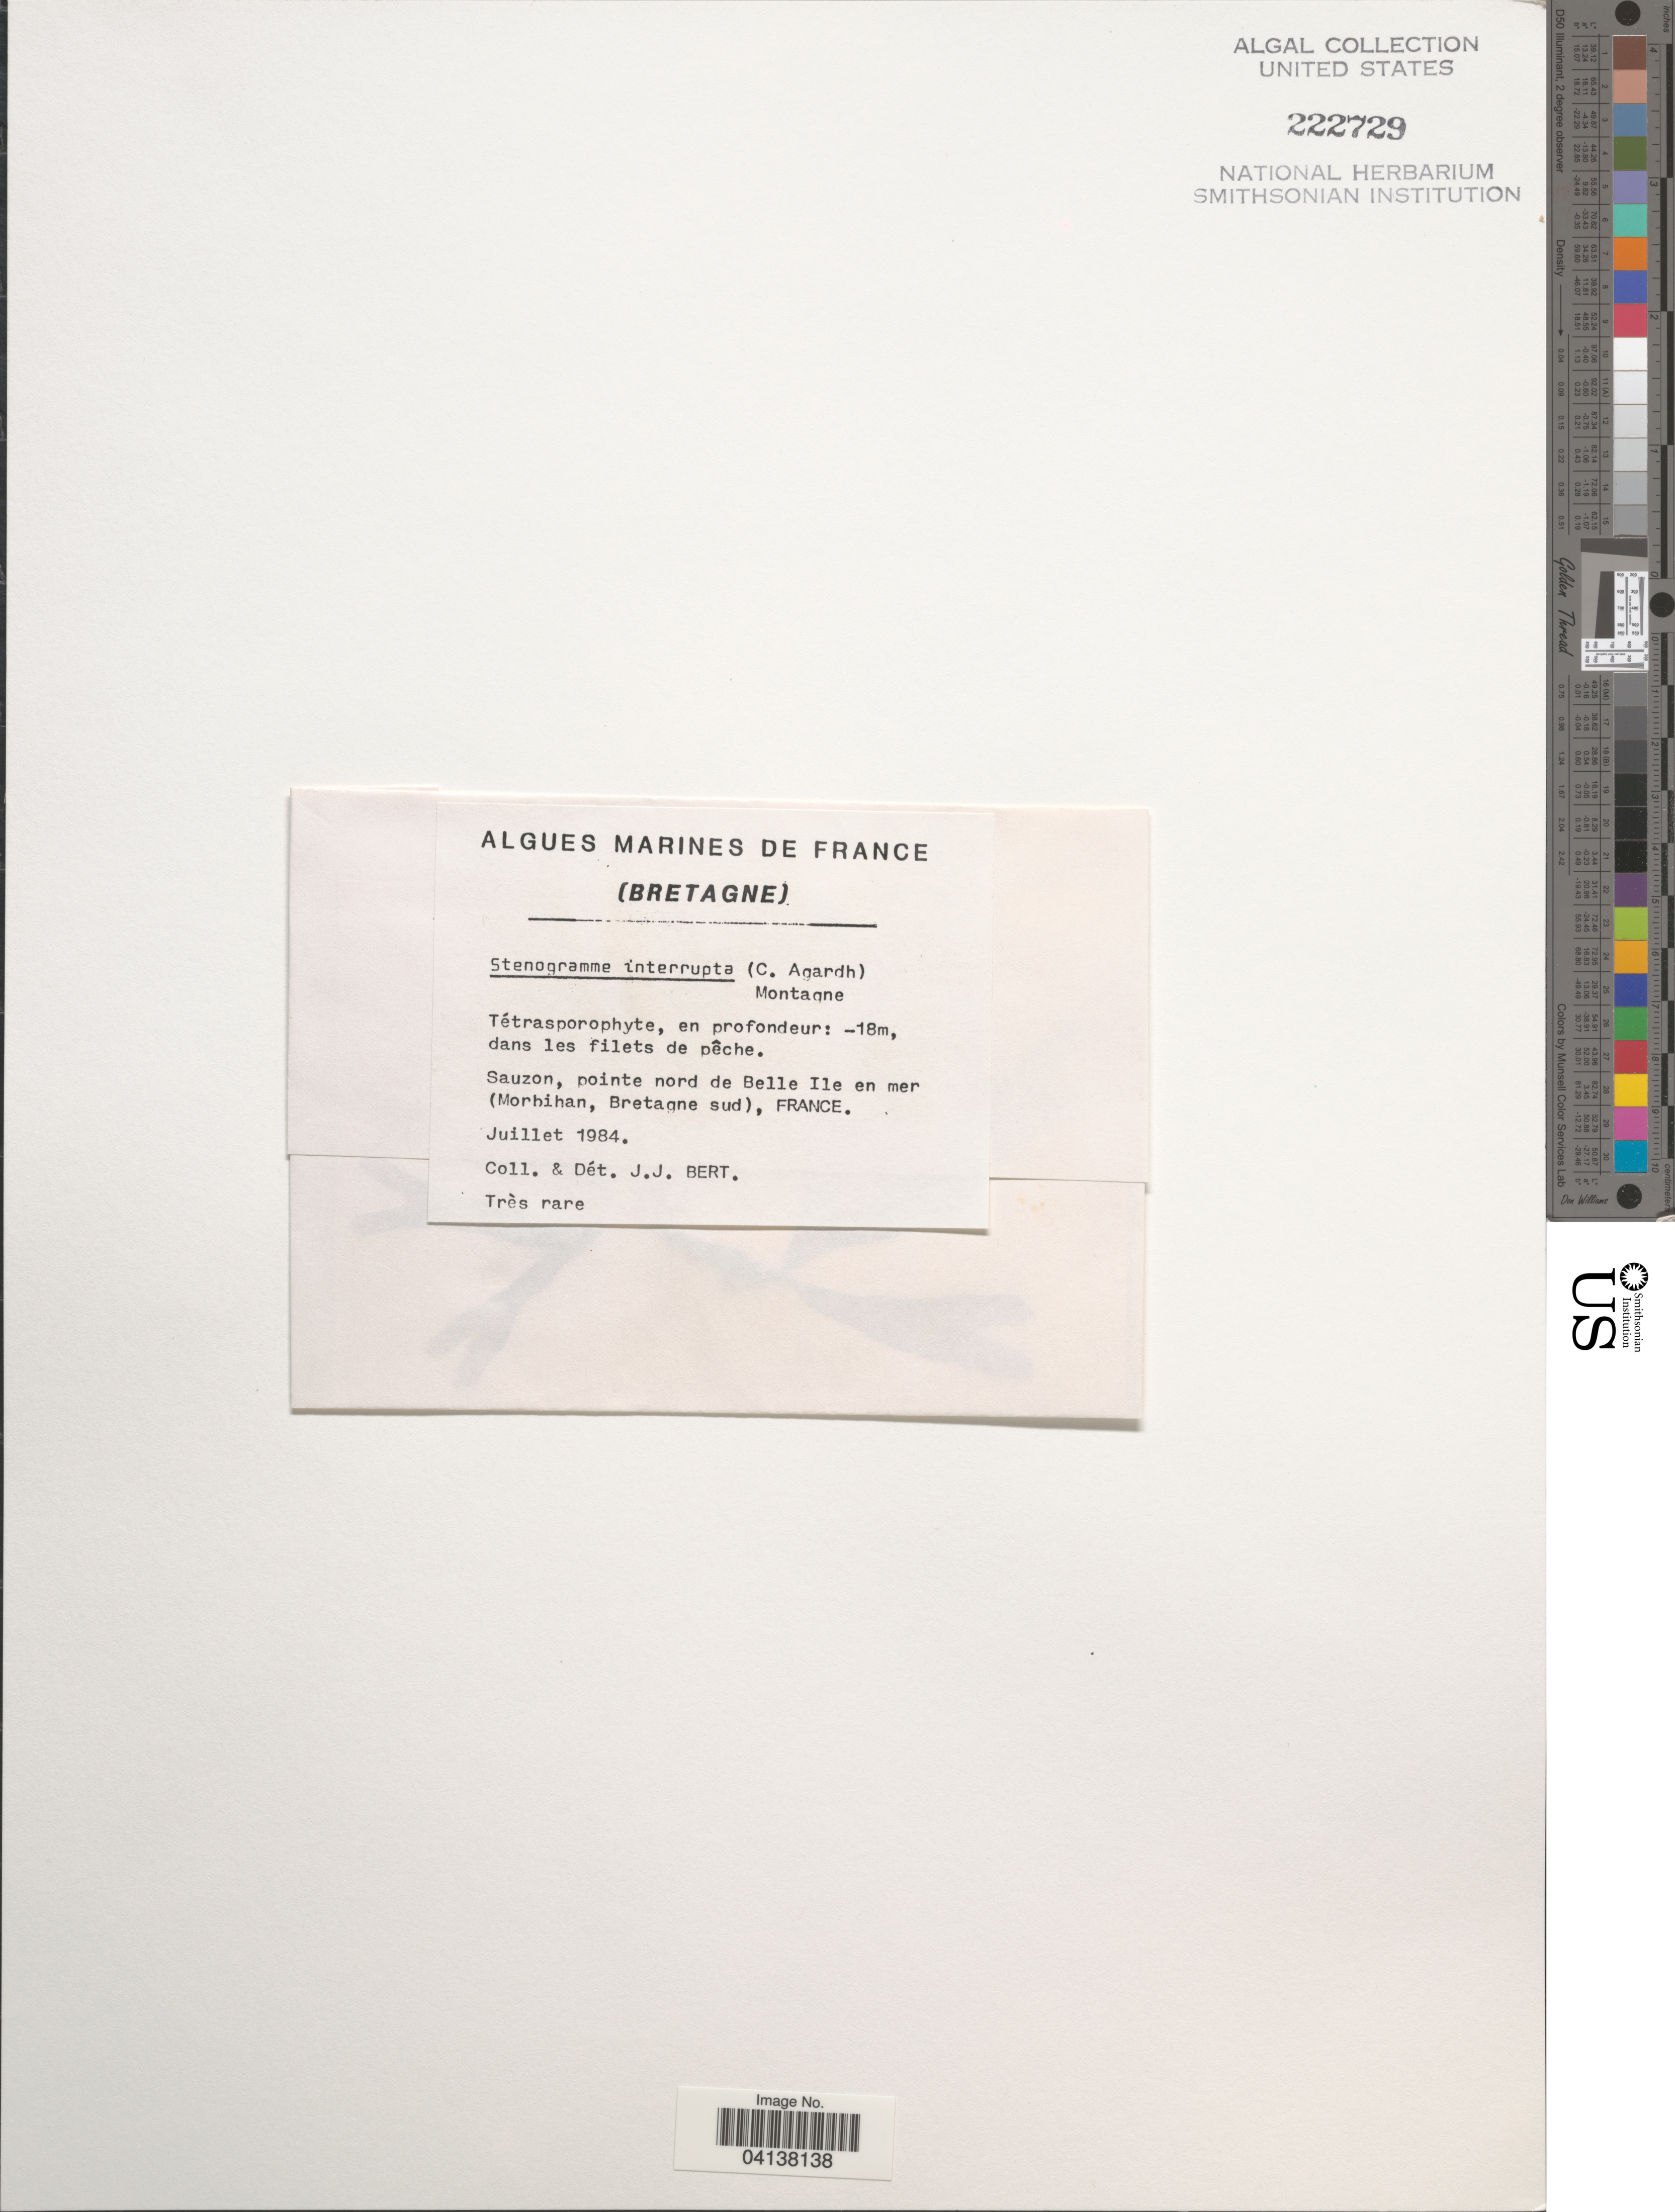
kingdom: Plantae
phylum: Rhodophyta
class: Florideophyceae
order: Gigartinales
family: Phyllophoraceae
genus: Stenogramme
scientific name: Stenogramme interrupta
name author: (C. Agardh) Montagne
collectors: J. Bert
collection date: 1984-07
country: France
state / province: Bretagne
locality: Sauzon, pointe nord de Belle Ile en mer (Morbihan, Bretagne sud).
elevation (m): -18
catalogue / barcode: US 222729